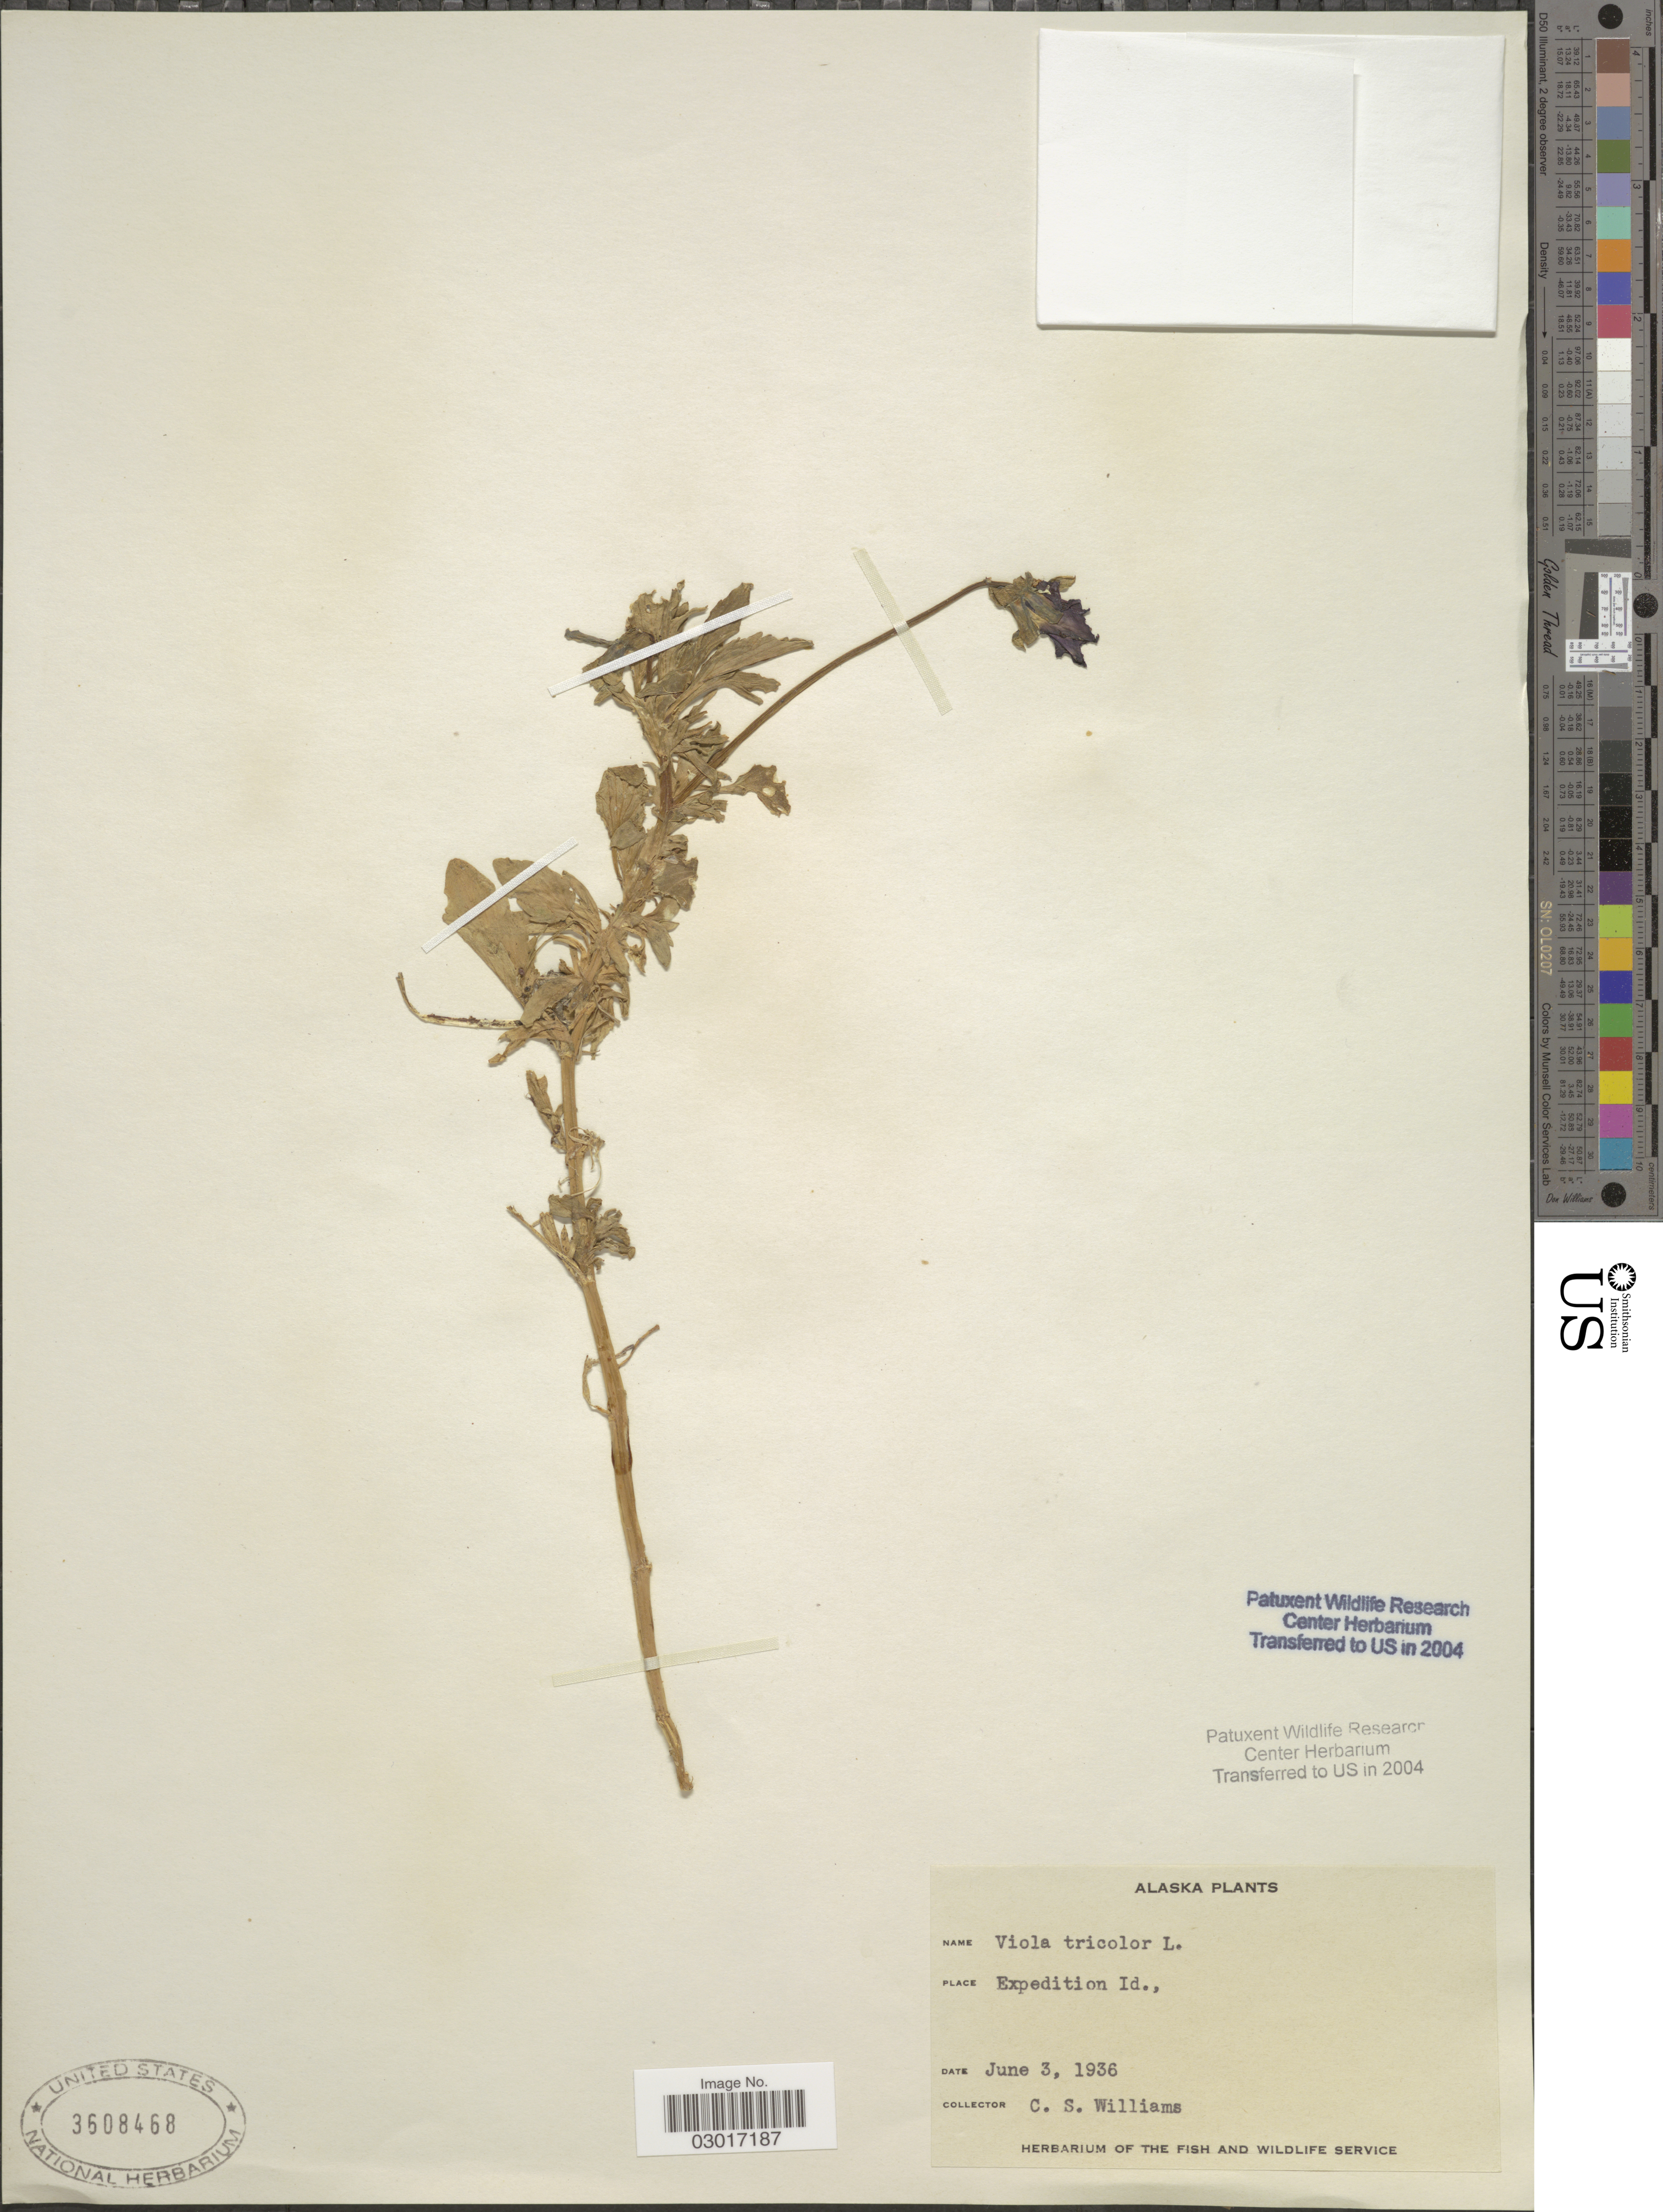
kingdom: Plantae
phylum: Tracheophyta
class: Magnoliopsida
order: Malpighiales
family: Violaceae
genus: Viola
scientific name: Viola tricolor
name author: L.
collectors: C. Williams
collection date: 1936-06-03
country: United States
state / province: Alaska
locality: Expedition Id.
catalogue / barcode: US 3608468